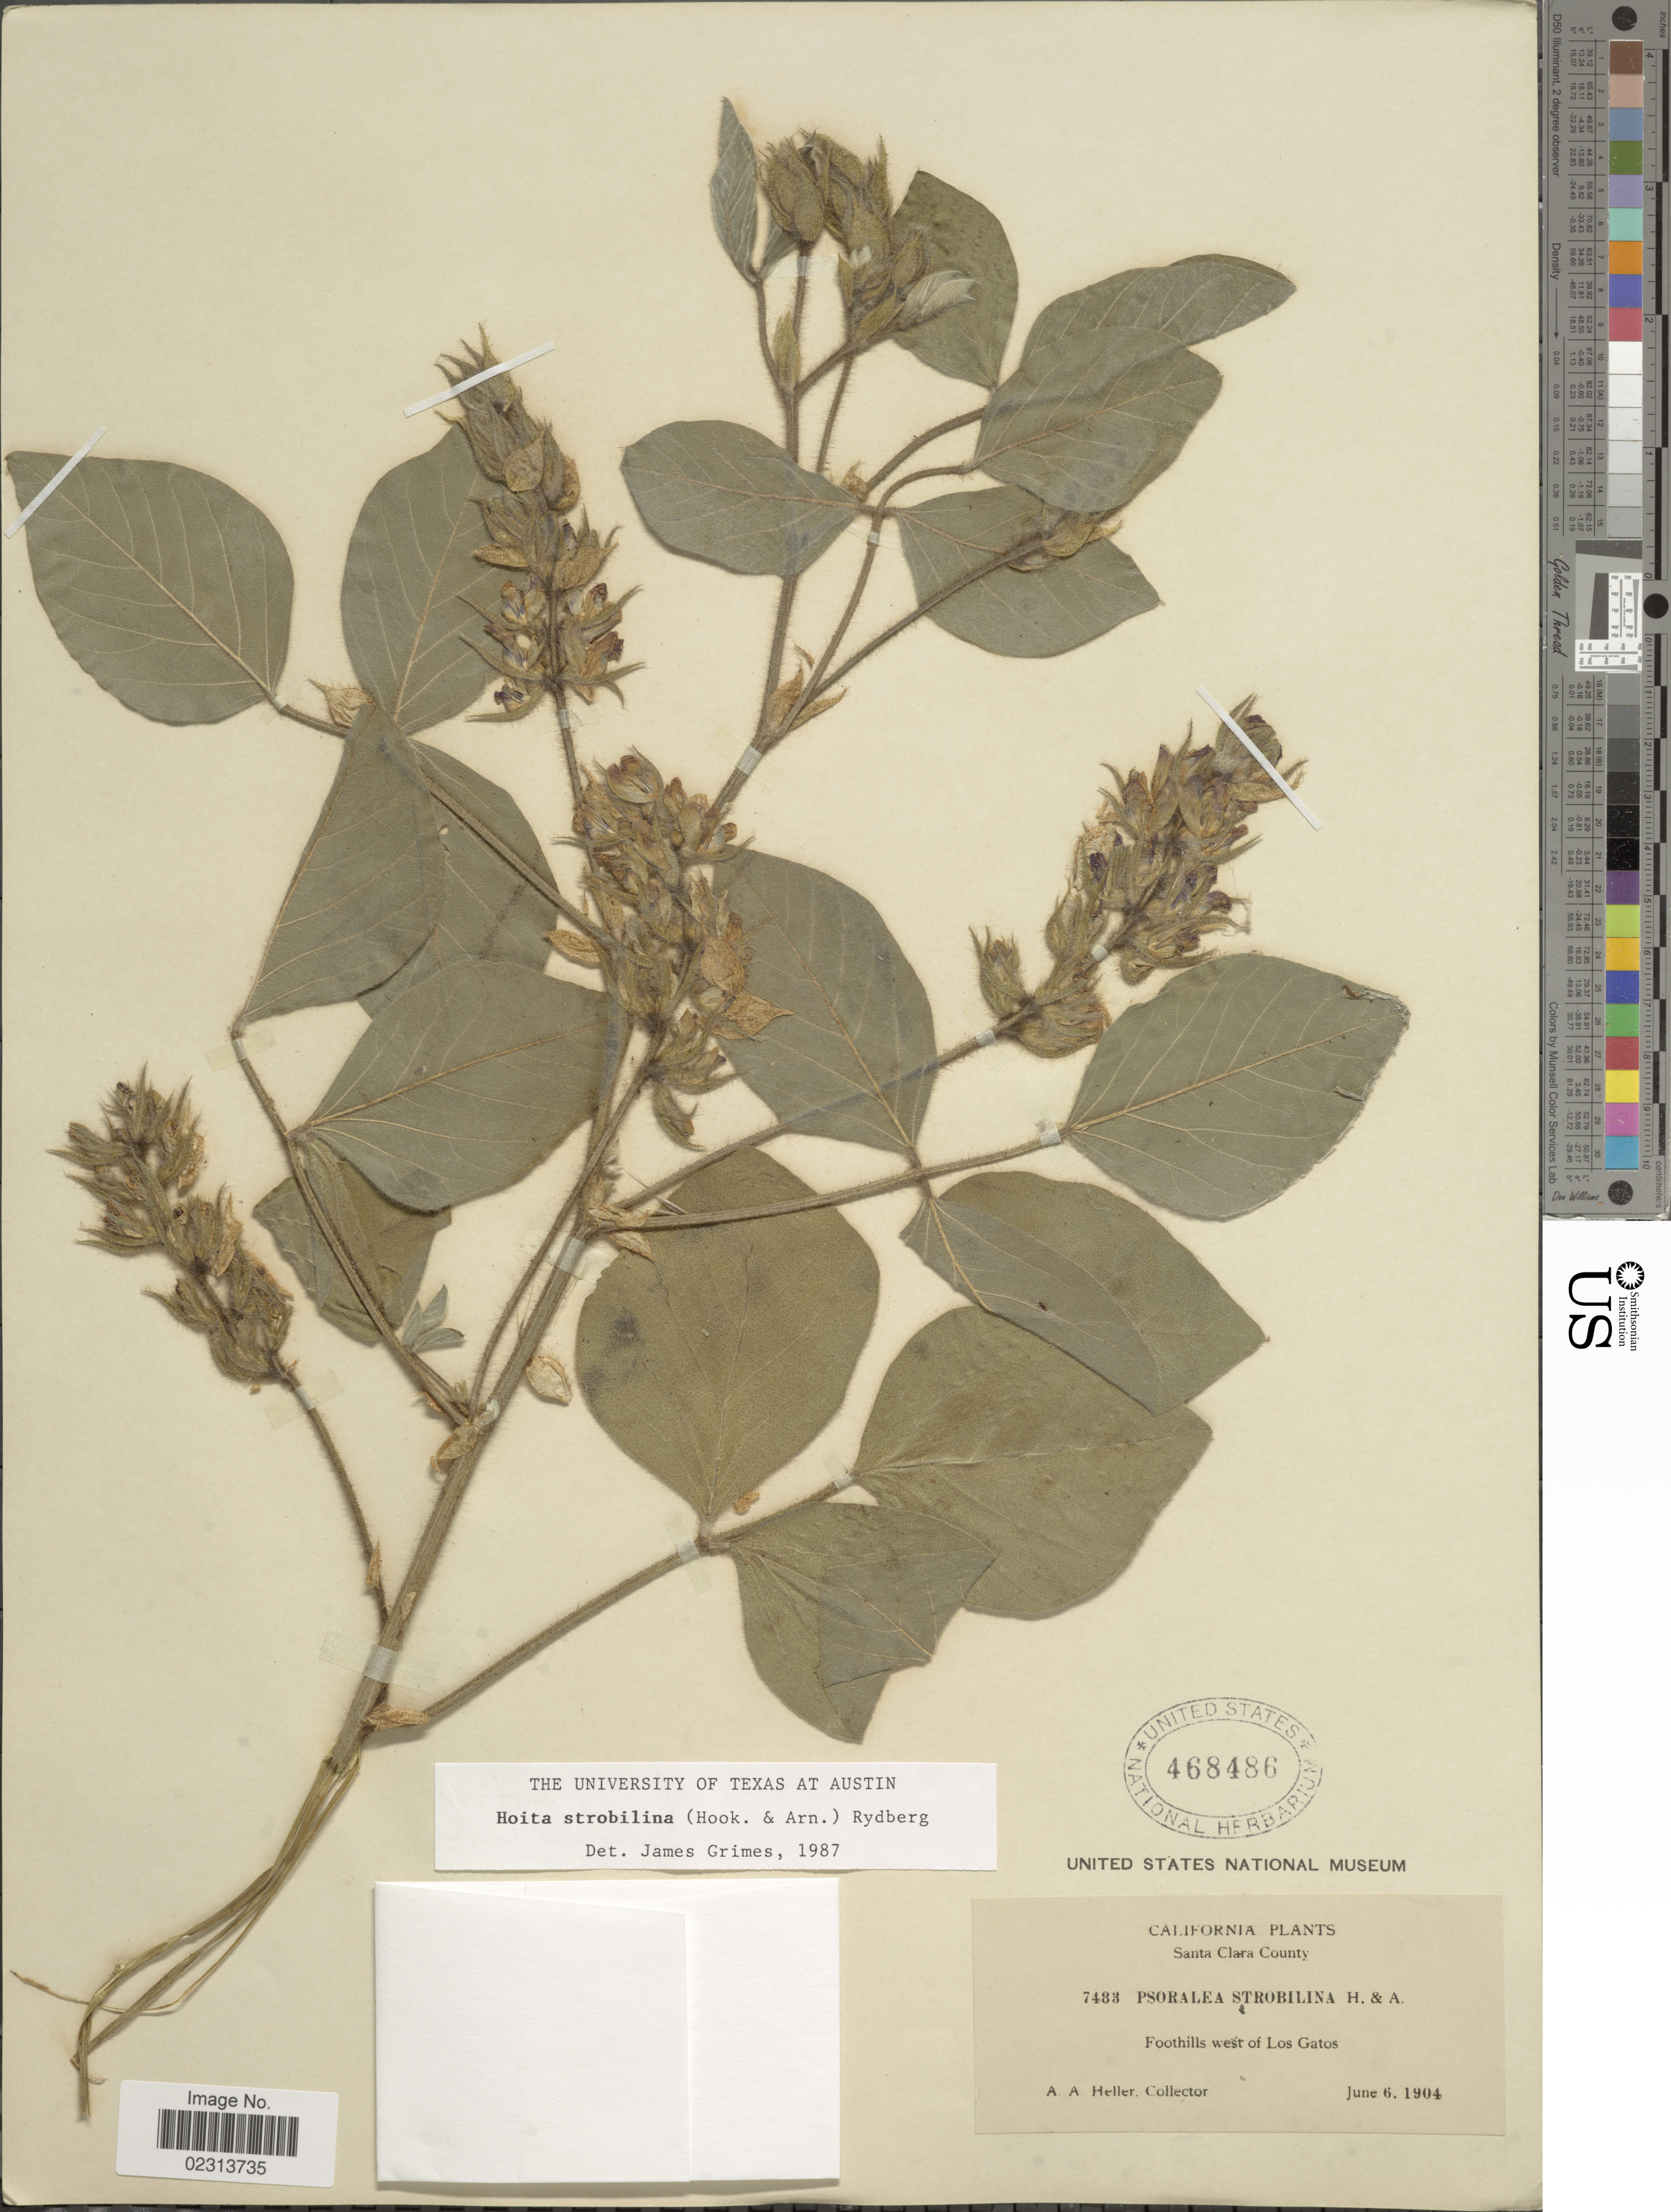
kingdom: Plantae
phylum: Tracheophyta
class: Magnoliopsida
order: Fabales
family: Fabaceae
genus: Hoita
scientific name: Hoita strobilina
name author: (Hook. & Arn.) Rydb.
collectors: A. A. Heller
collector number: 7433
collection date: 1904-06-06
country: United States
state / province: California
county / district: Santa Clara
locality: Santa Clara County, Foothills west of Los Gatos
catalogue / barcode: US 468486